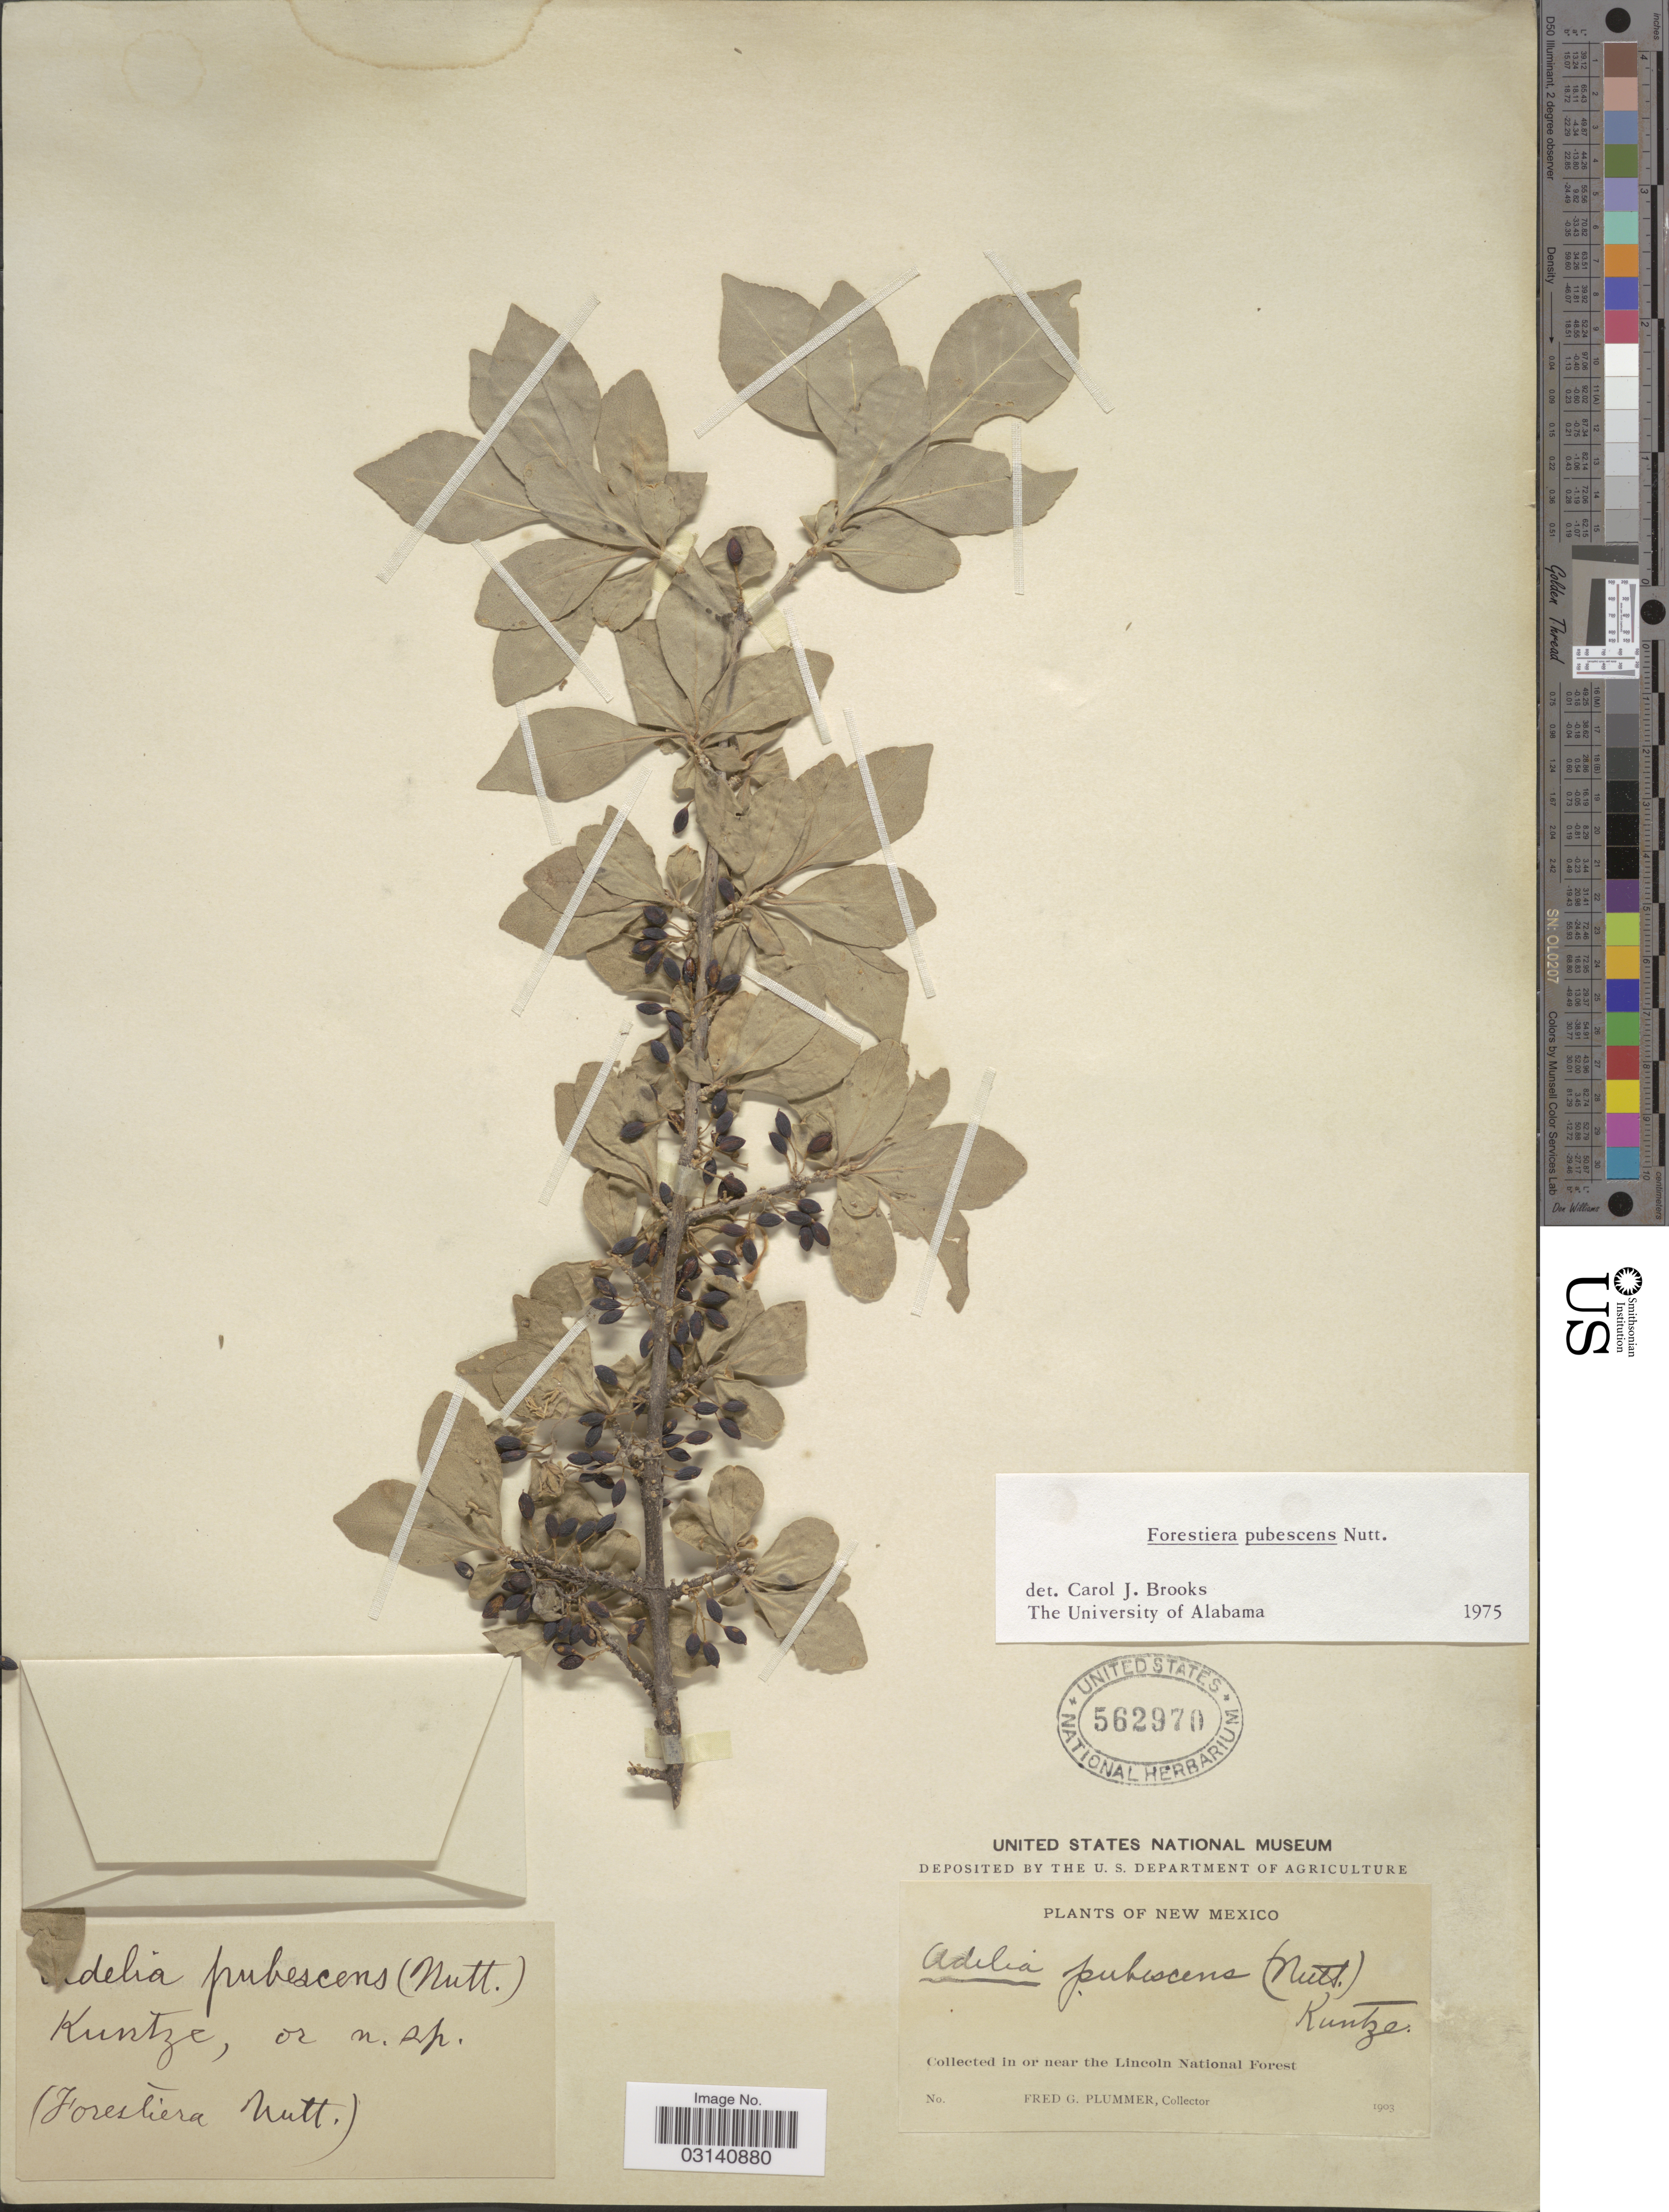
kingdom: Plantae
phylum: Tracheophyta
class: Magnoliopsida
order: Lamiales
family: Oleaceae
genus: Forestiera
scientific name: Forestiera pubescens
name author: Nutt.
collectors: F. Plummer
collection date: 1903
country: United States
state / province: New Mexico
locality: In or near the Lincoln National Forest.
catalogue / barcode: US 562970